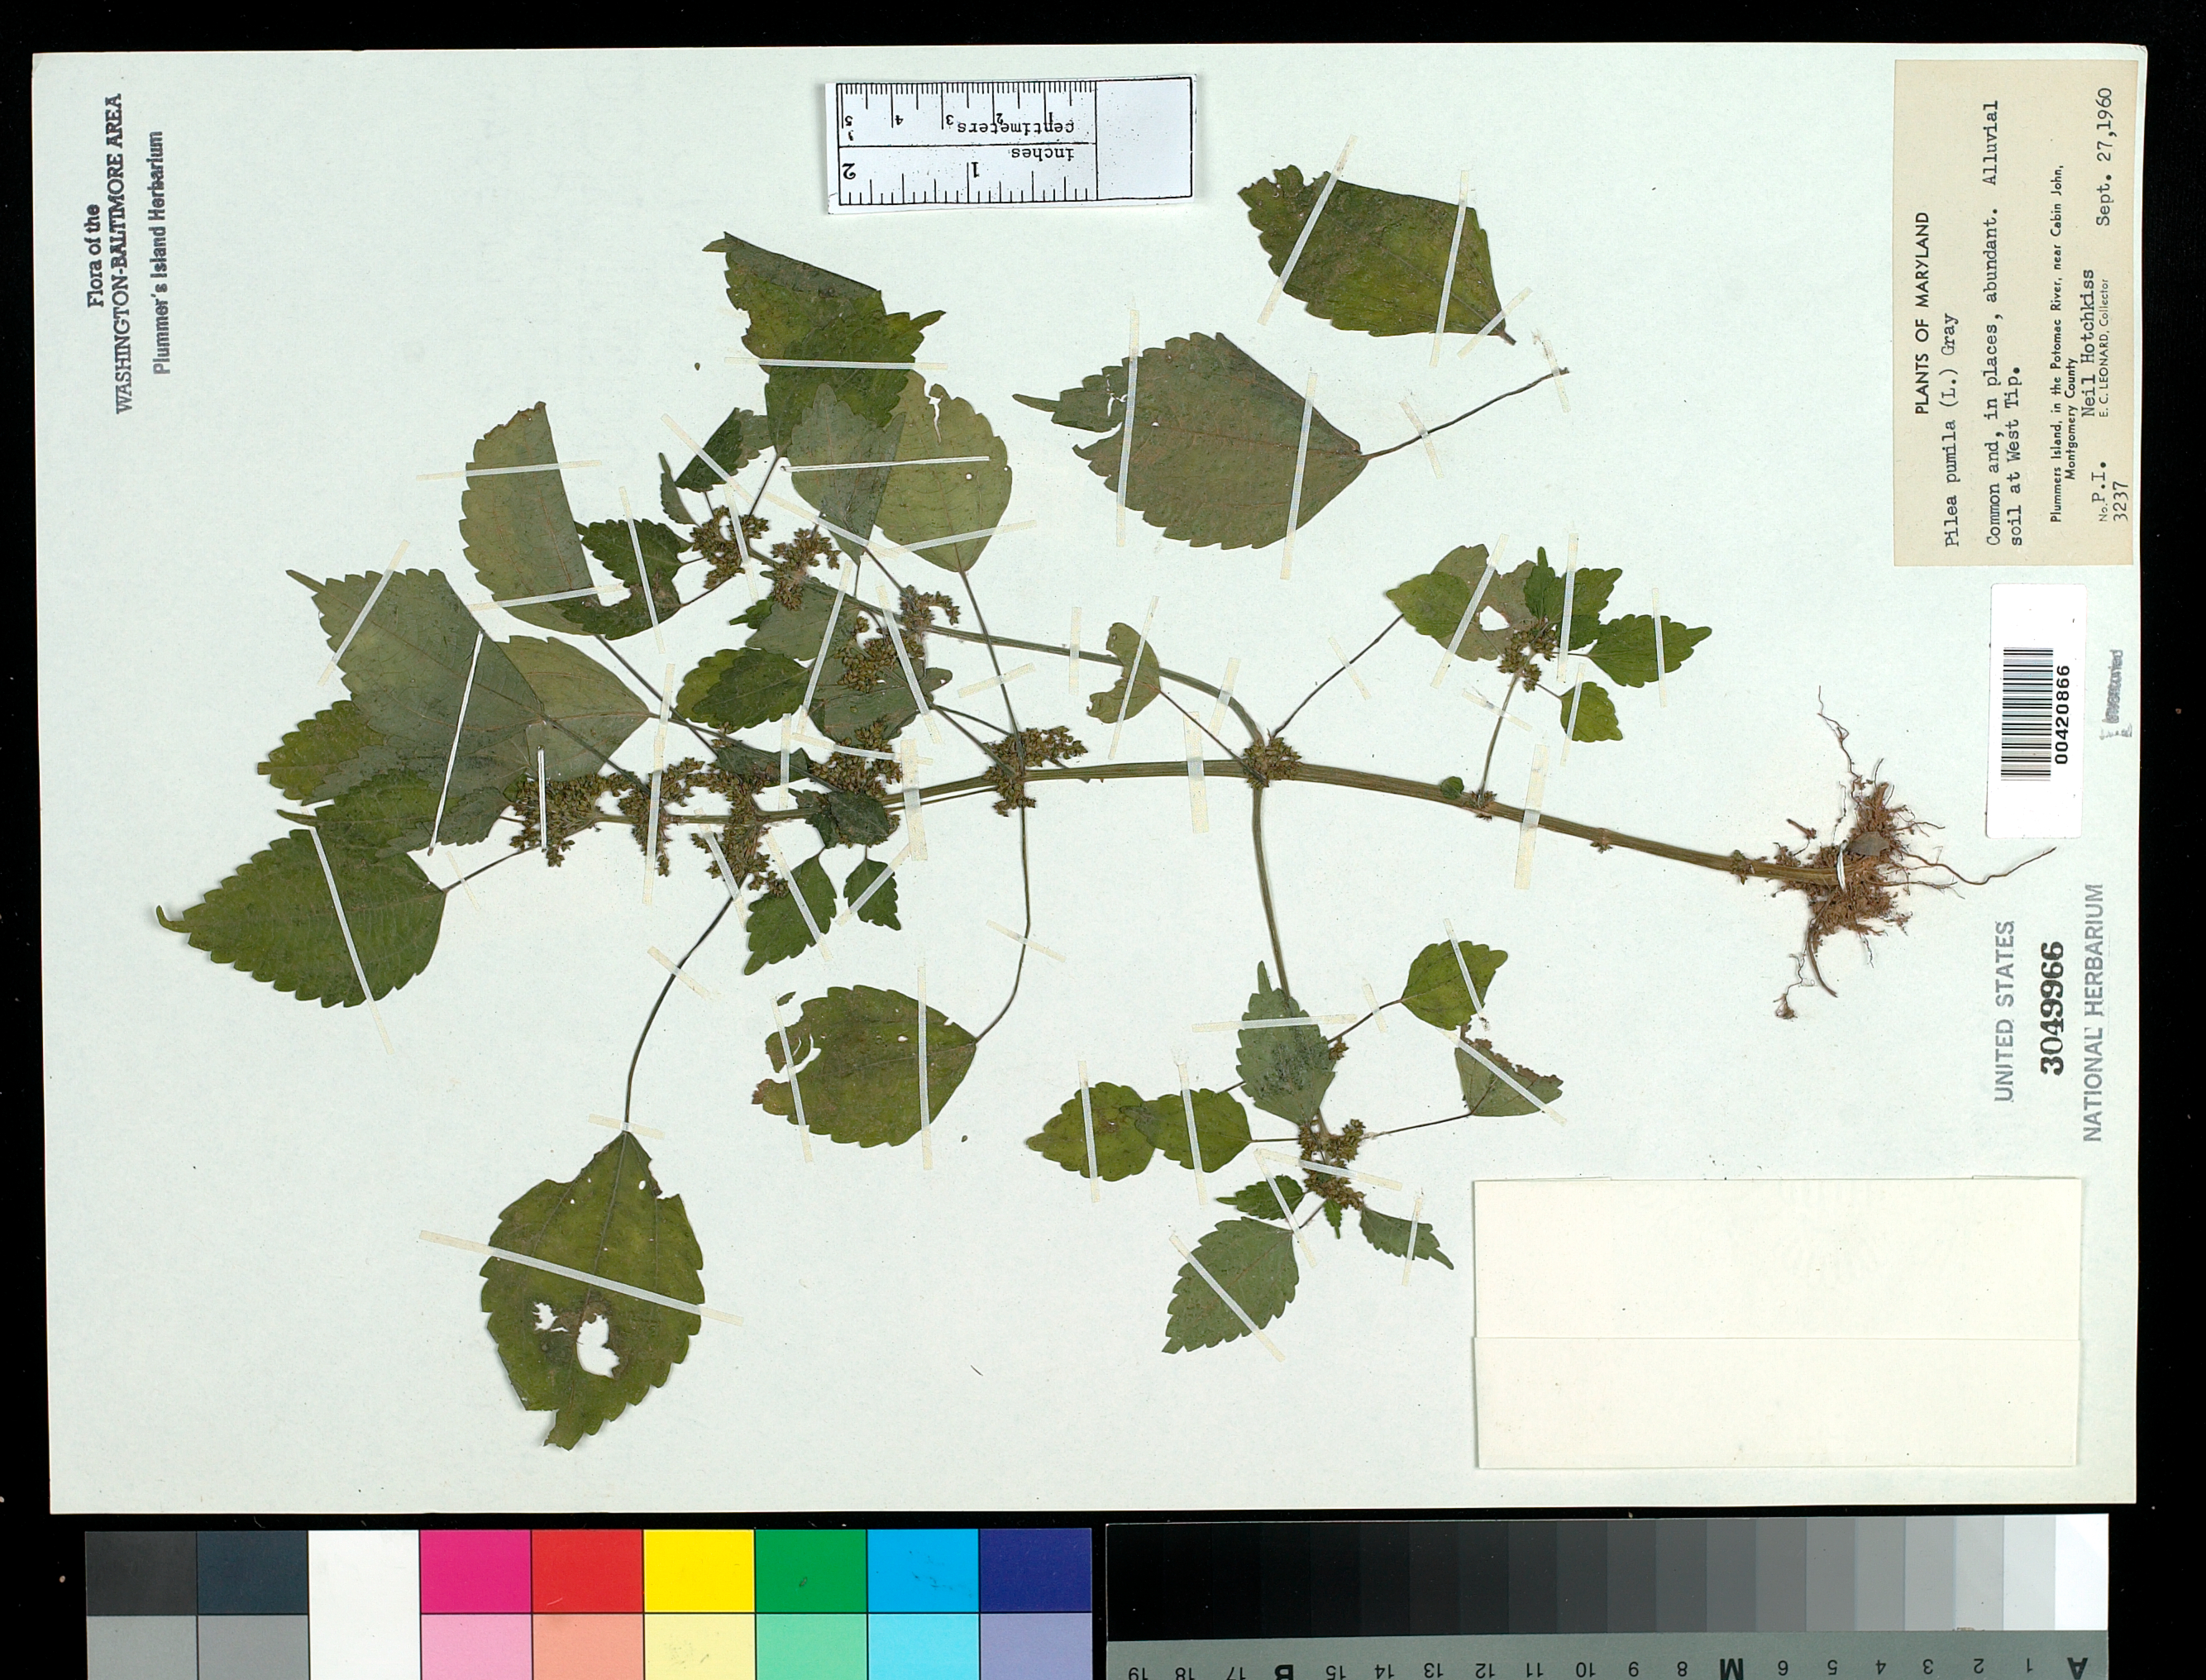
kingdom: Plantae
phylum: Tracheophyta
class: Magnoliopsida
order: Rosales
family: Urticaceae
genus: Pilea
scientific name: Pilea pumila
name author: (L.) A. Gray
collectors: E. C. Leonard & N. Hotchkiss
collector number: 3237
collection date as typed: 27 Sep 1960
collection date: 1960-09-27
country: United States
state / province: Maryland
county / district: Montgomery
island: Plummers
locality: Plummer's Island; west tip C. & O. Canal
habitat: Alluvial soil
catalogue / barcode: US 3049966